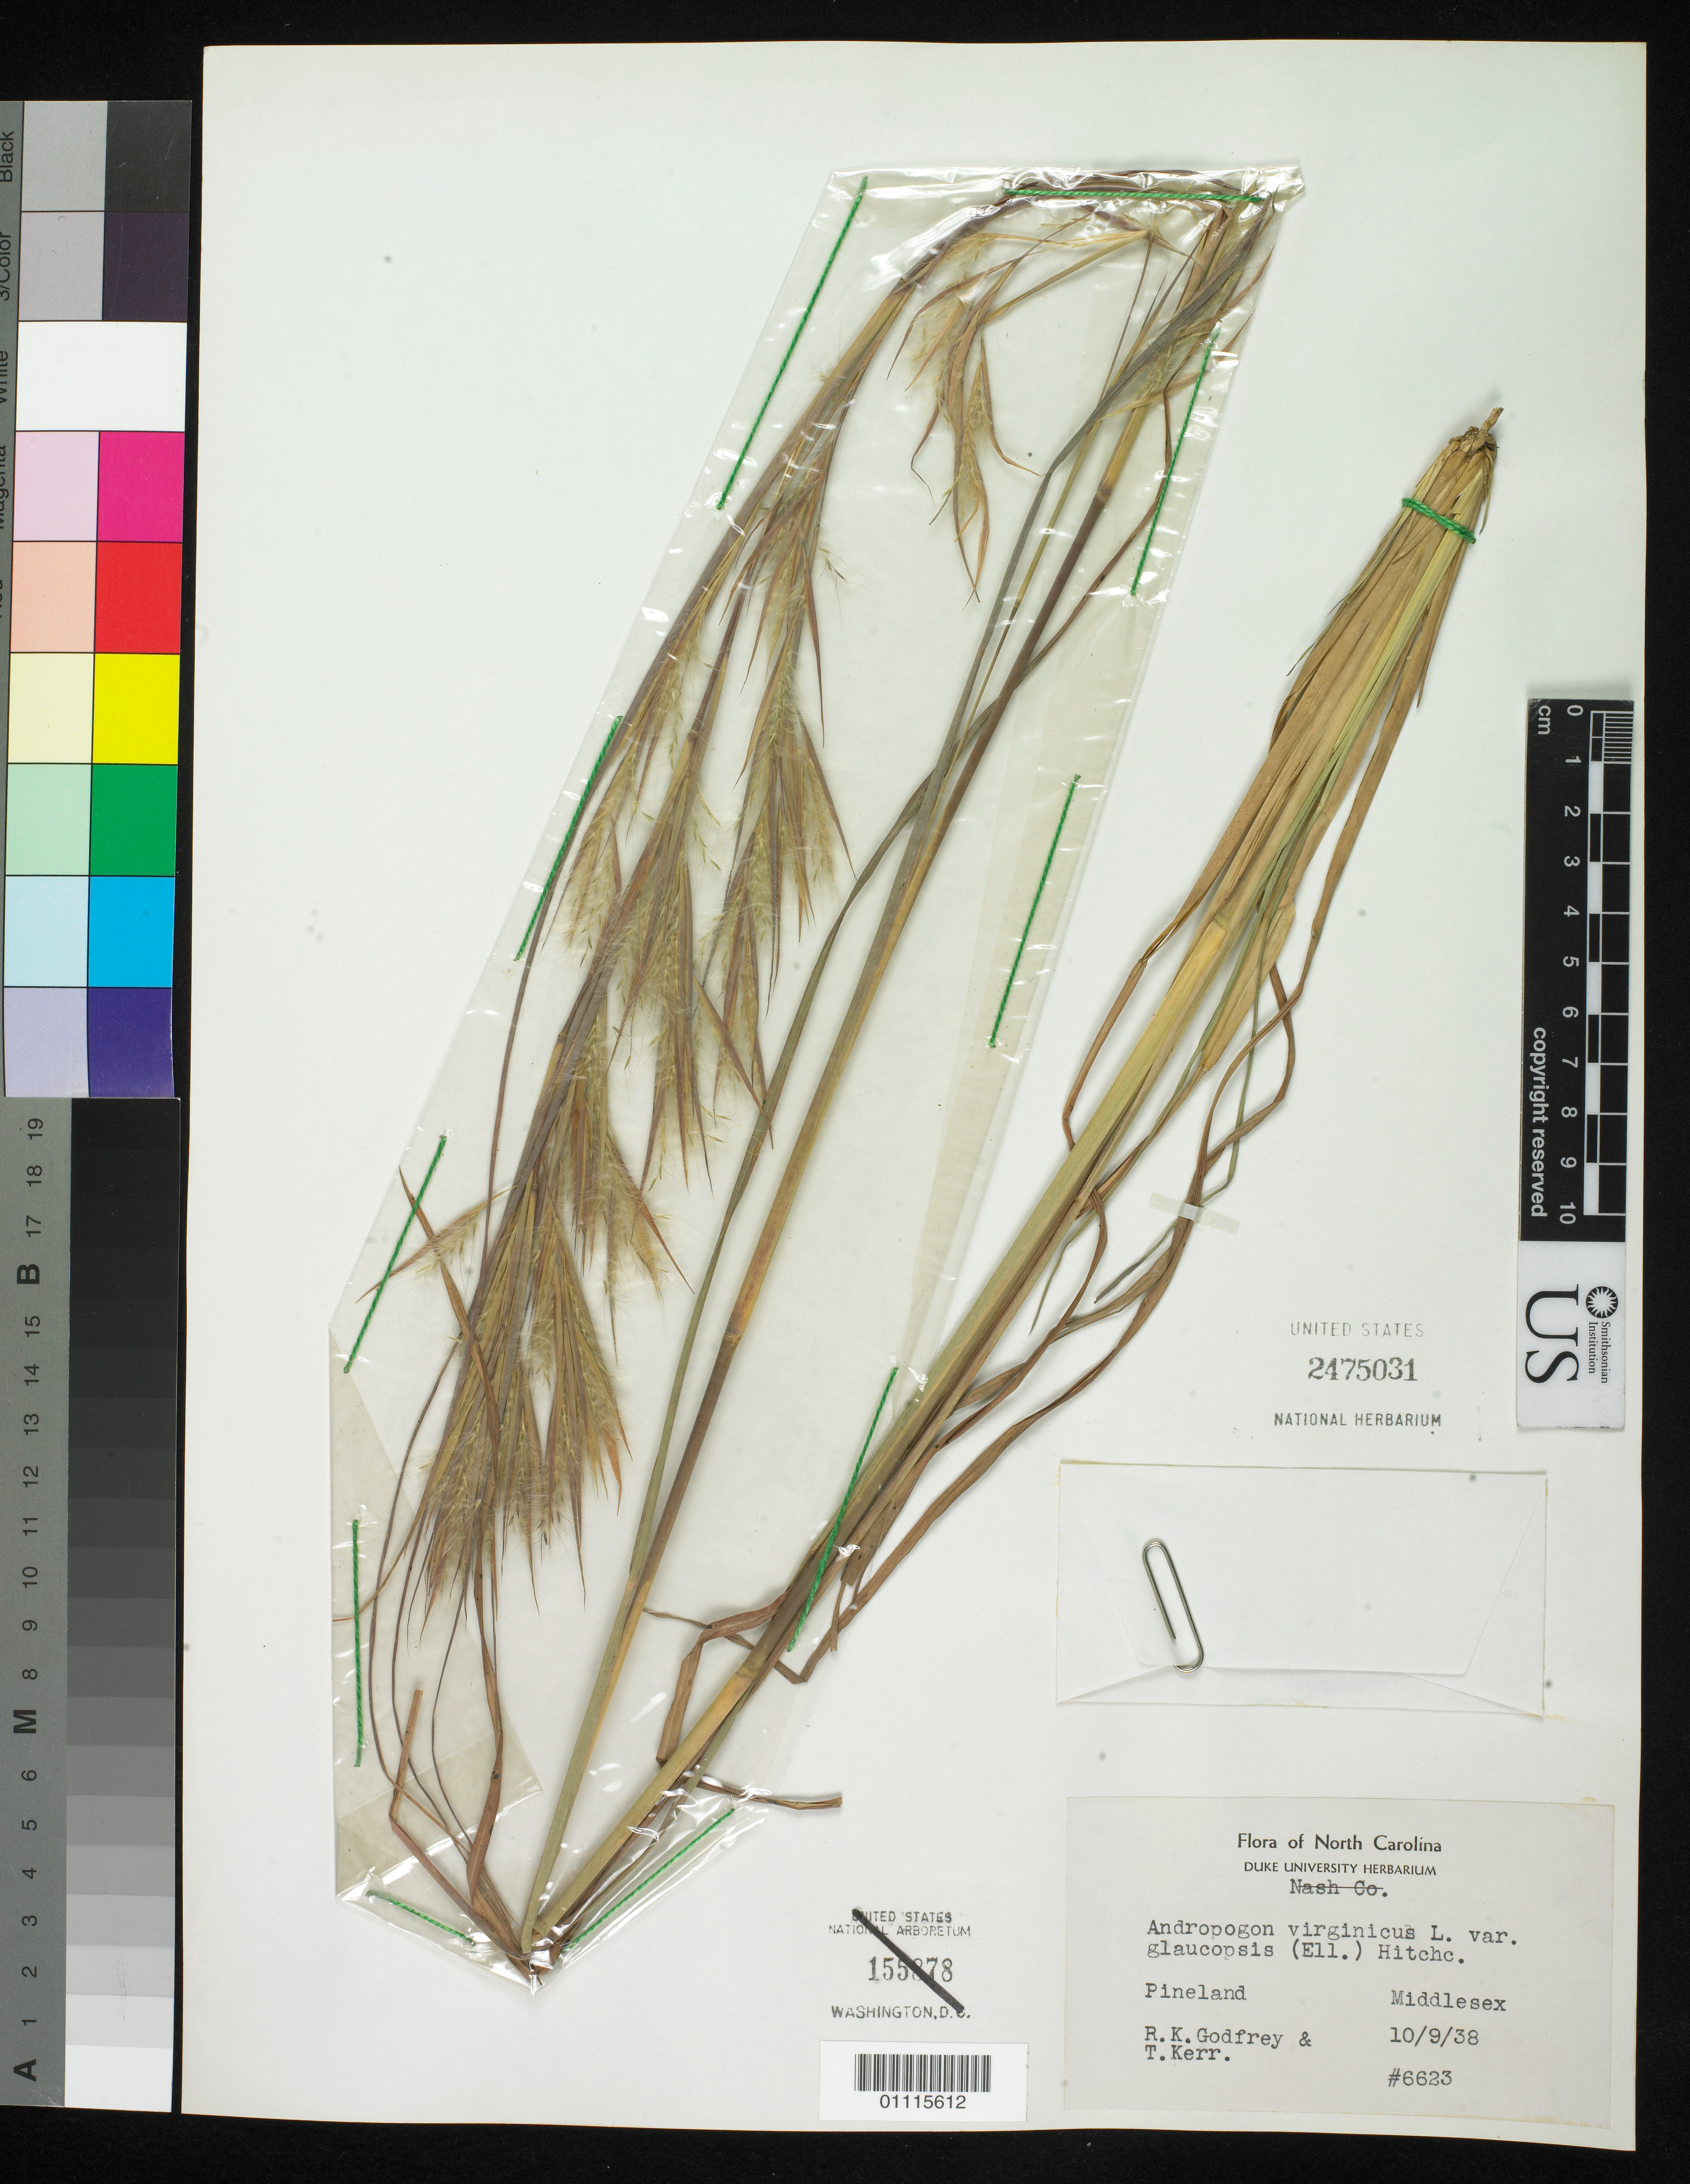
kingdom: Plantae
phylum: Tracheophyta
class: Liliopsida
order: Poales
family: Poaceae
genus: Andropogon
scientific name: Andropogon virginicus var. glaucopsis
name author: (Elliott) Hitchc.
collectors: R. K. Godfrey & T. Kerr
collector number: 6623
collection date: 1938-09-10 or 1938-10-09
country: United States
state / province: North Carolina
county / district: Nash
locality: Middlesex.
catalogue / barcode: US 2475031